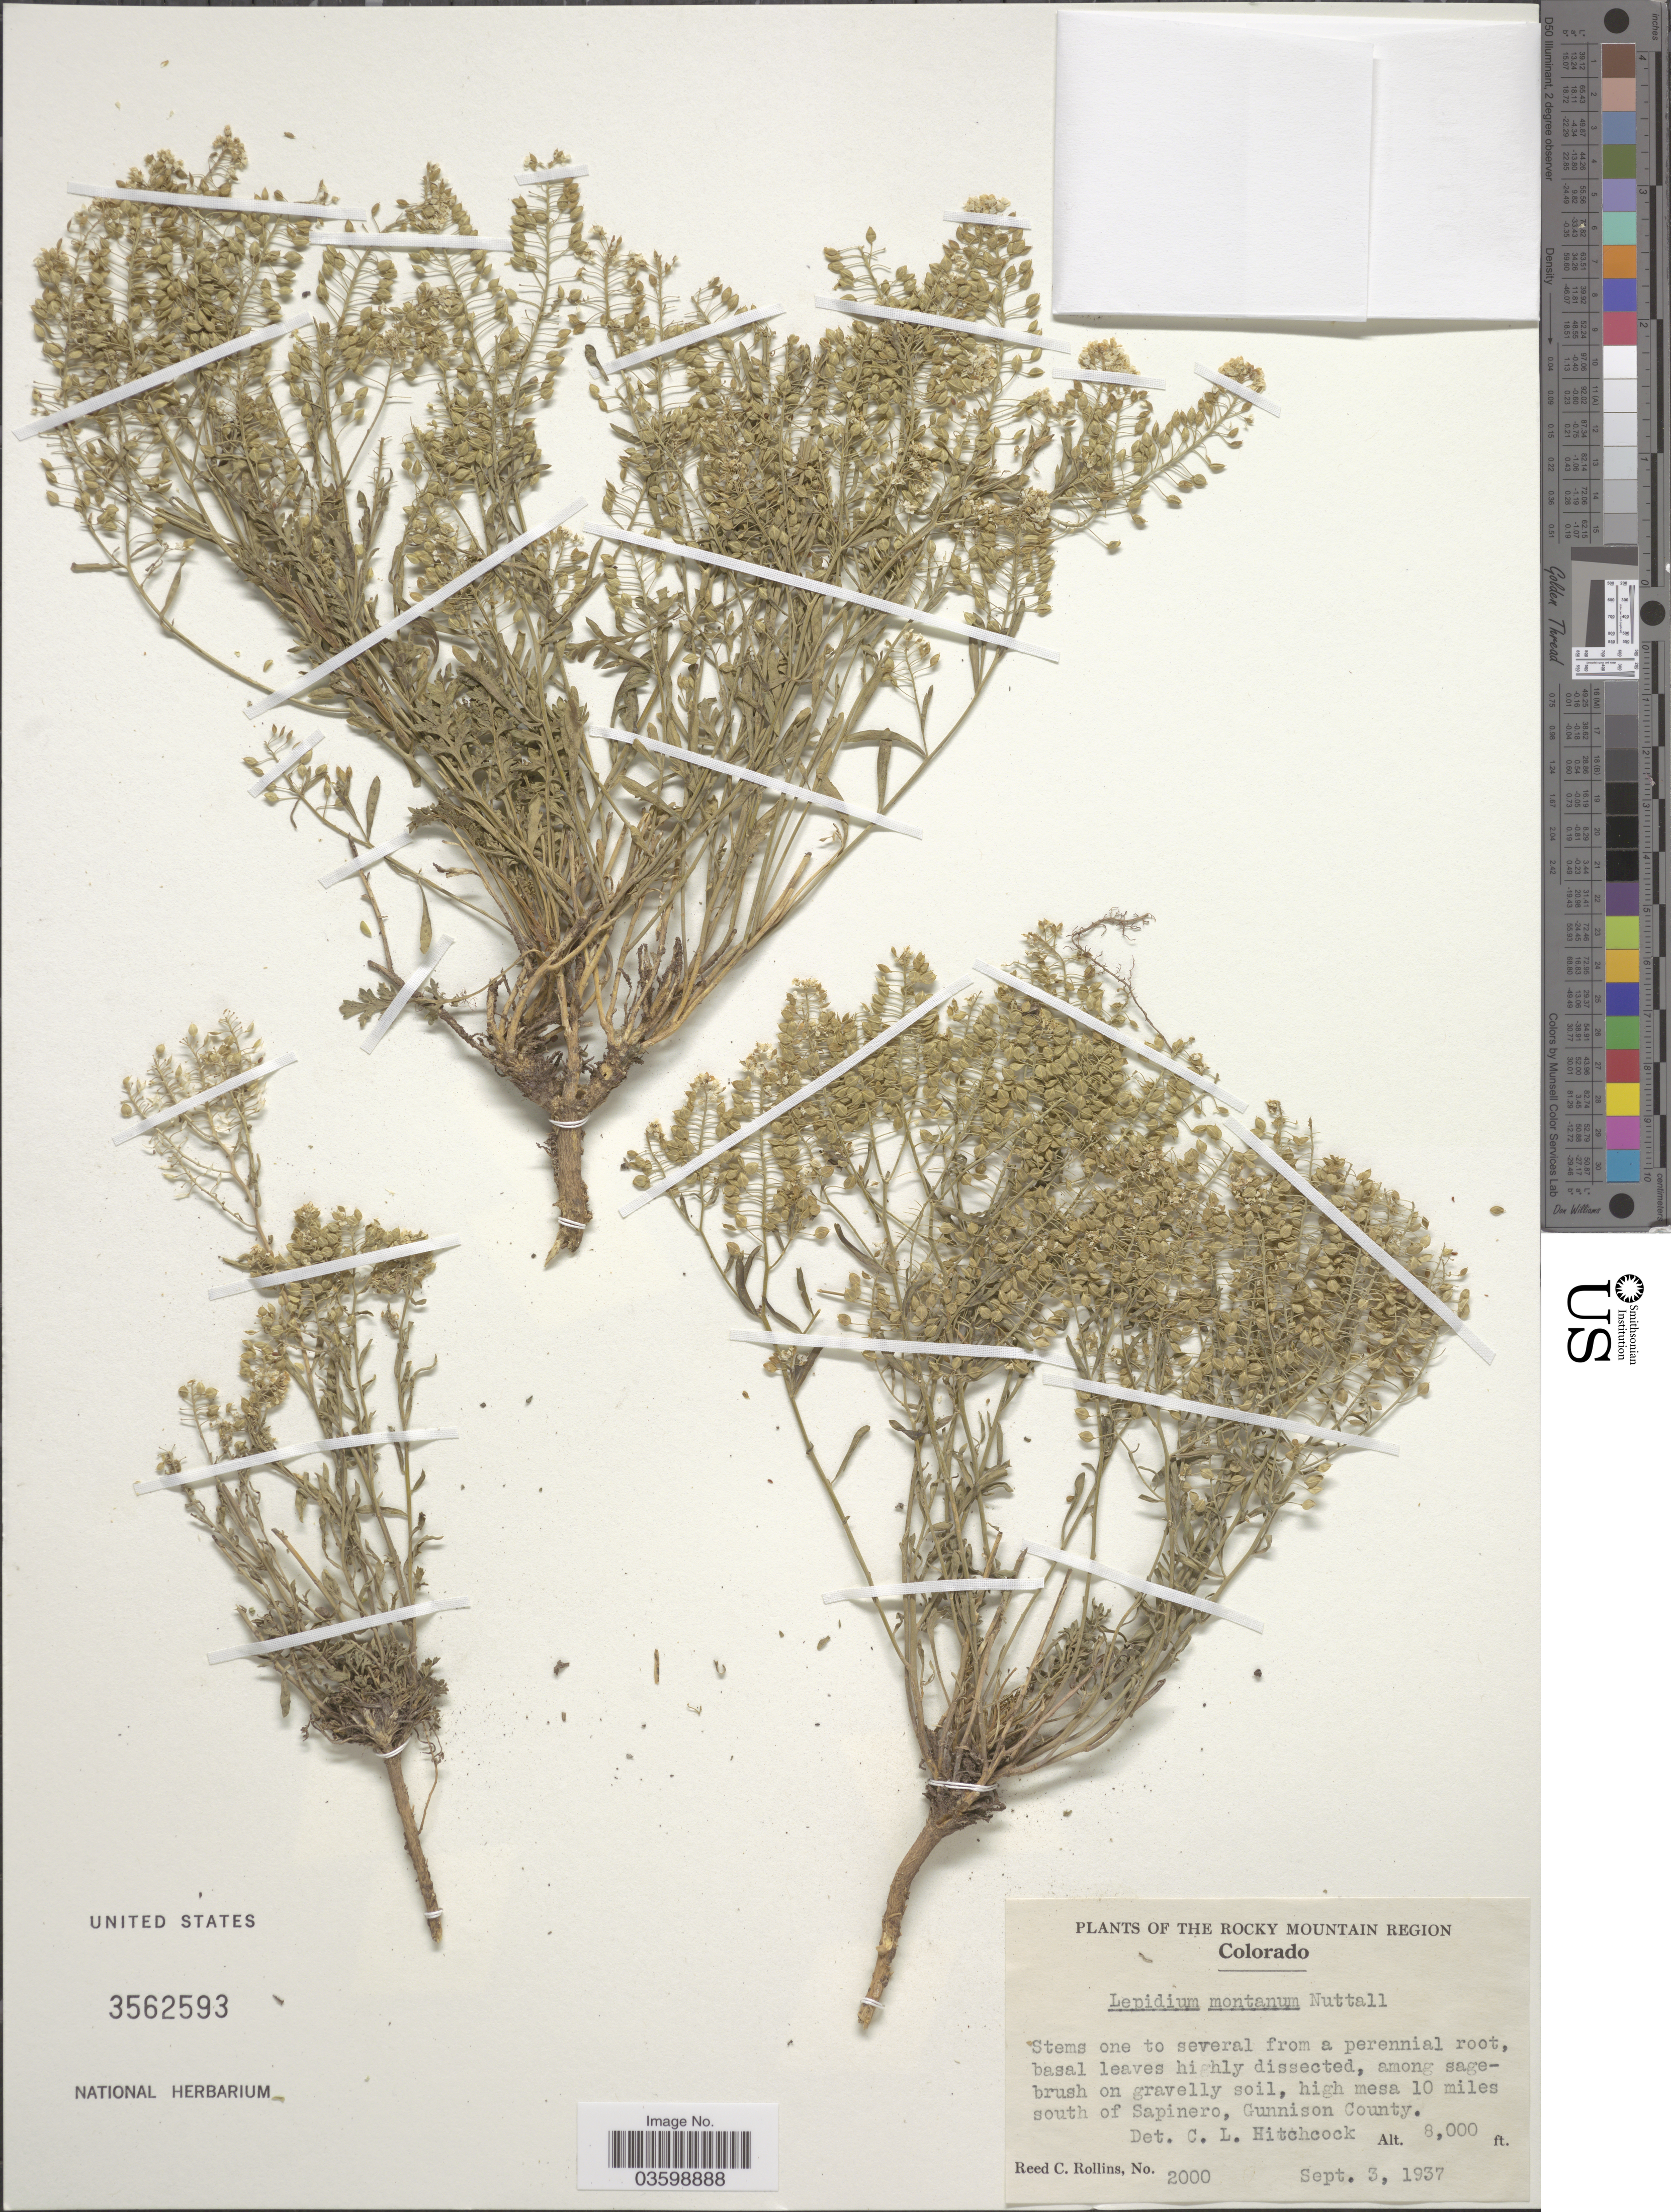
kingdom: Plantae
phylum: Tracheophyta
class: Magnoliopsida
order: Brassicales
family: Brassicaceae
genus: Lepidium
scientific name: Lepidium montanum var. montanum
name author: C.L. Hitchc.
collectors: R. C. Rollins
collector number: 2000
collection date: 1937-09-03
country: United States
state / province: Colorado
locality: The Rocky Mountain Region. Among sagebrush on gravelly soil, high mesa 10 miles south of Sapinero, Gunnison County.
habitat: among sagebrush on gravelly soil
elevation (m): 2438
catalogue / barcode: US 3562593